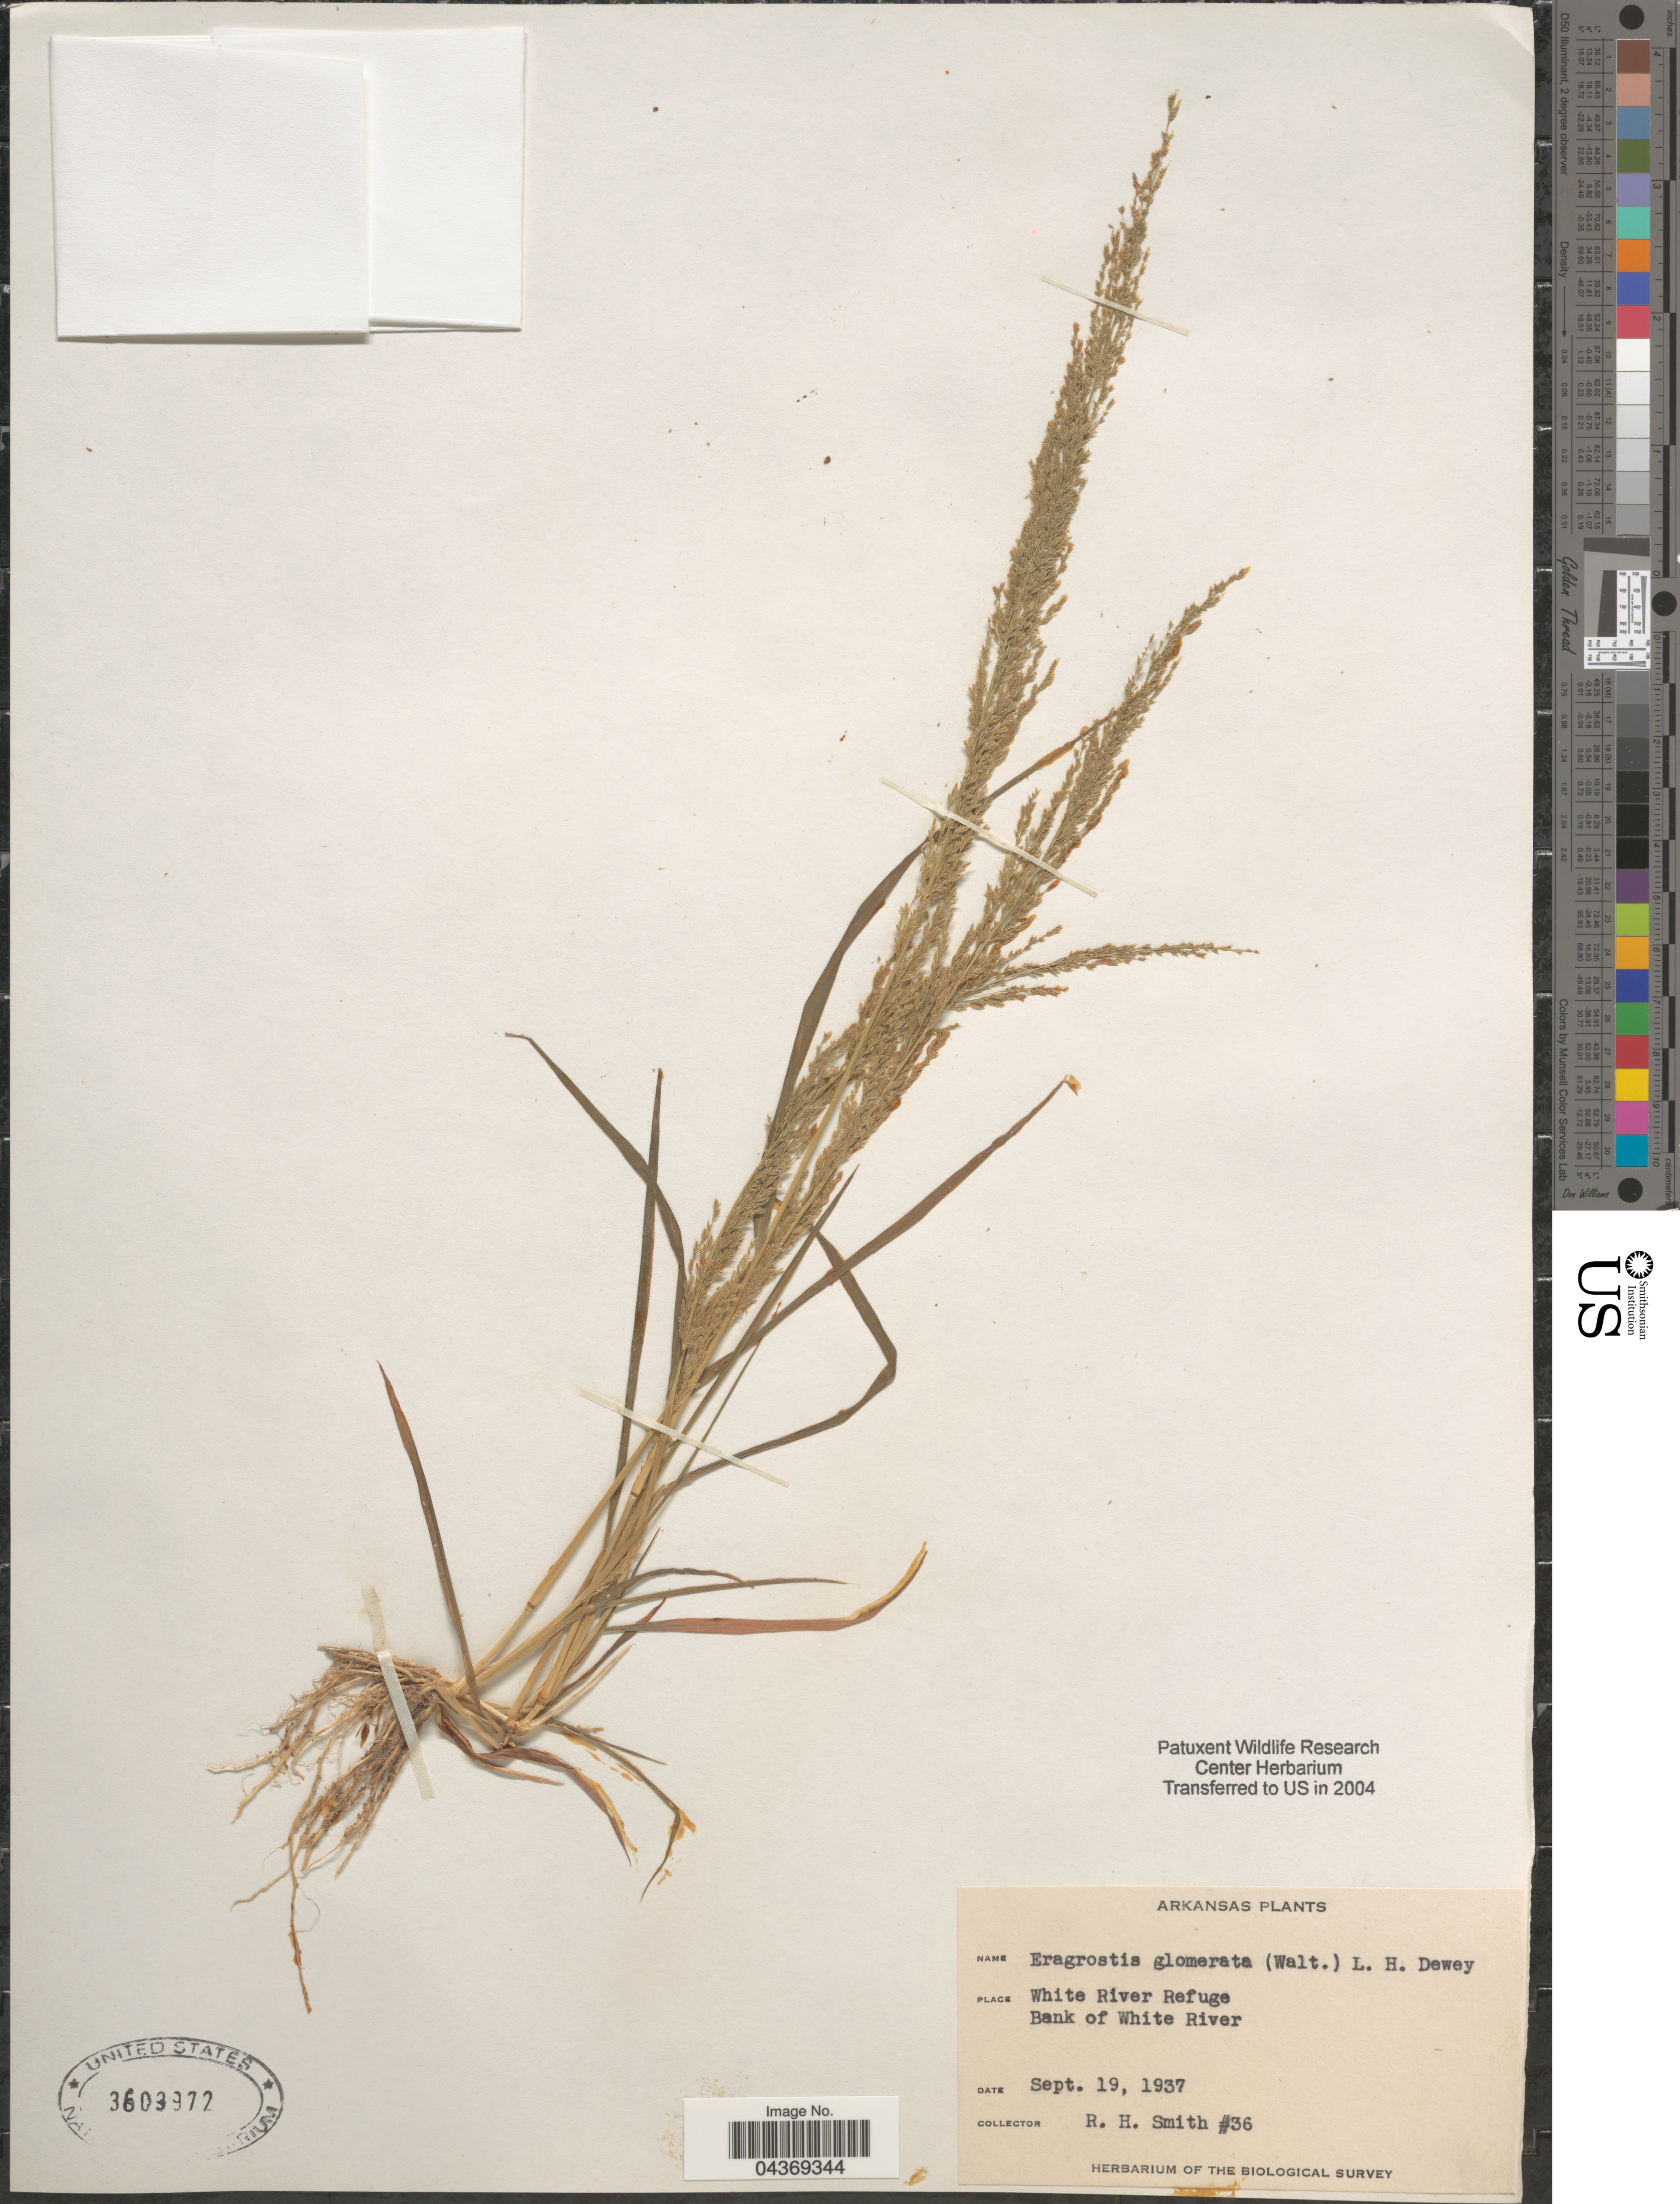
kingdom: Plantae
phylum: Tracheophyta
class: Liliopsida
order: Poales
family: Poaceae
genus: Eragrostis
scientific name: Eragrostis japonica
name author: (Thunb.) Trin.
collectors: R. H. Smith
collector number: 36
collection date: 1937-09-19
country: United States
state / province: Arkansas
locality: White River Refuge. Bank of White River. The Biological Survey.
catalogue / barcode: US 3603972